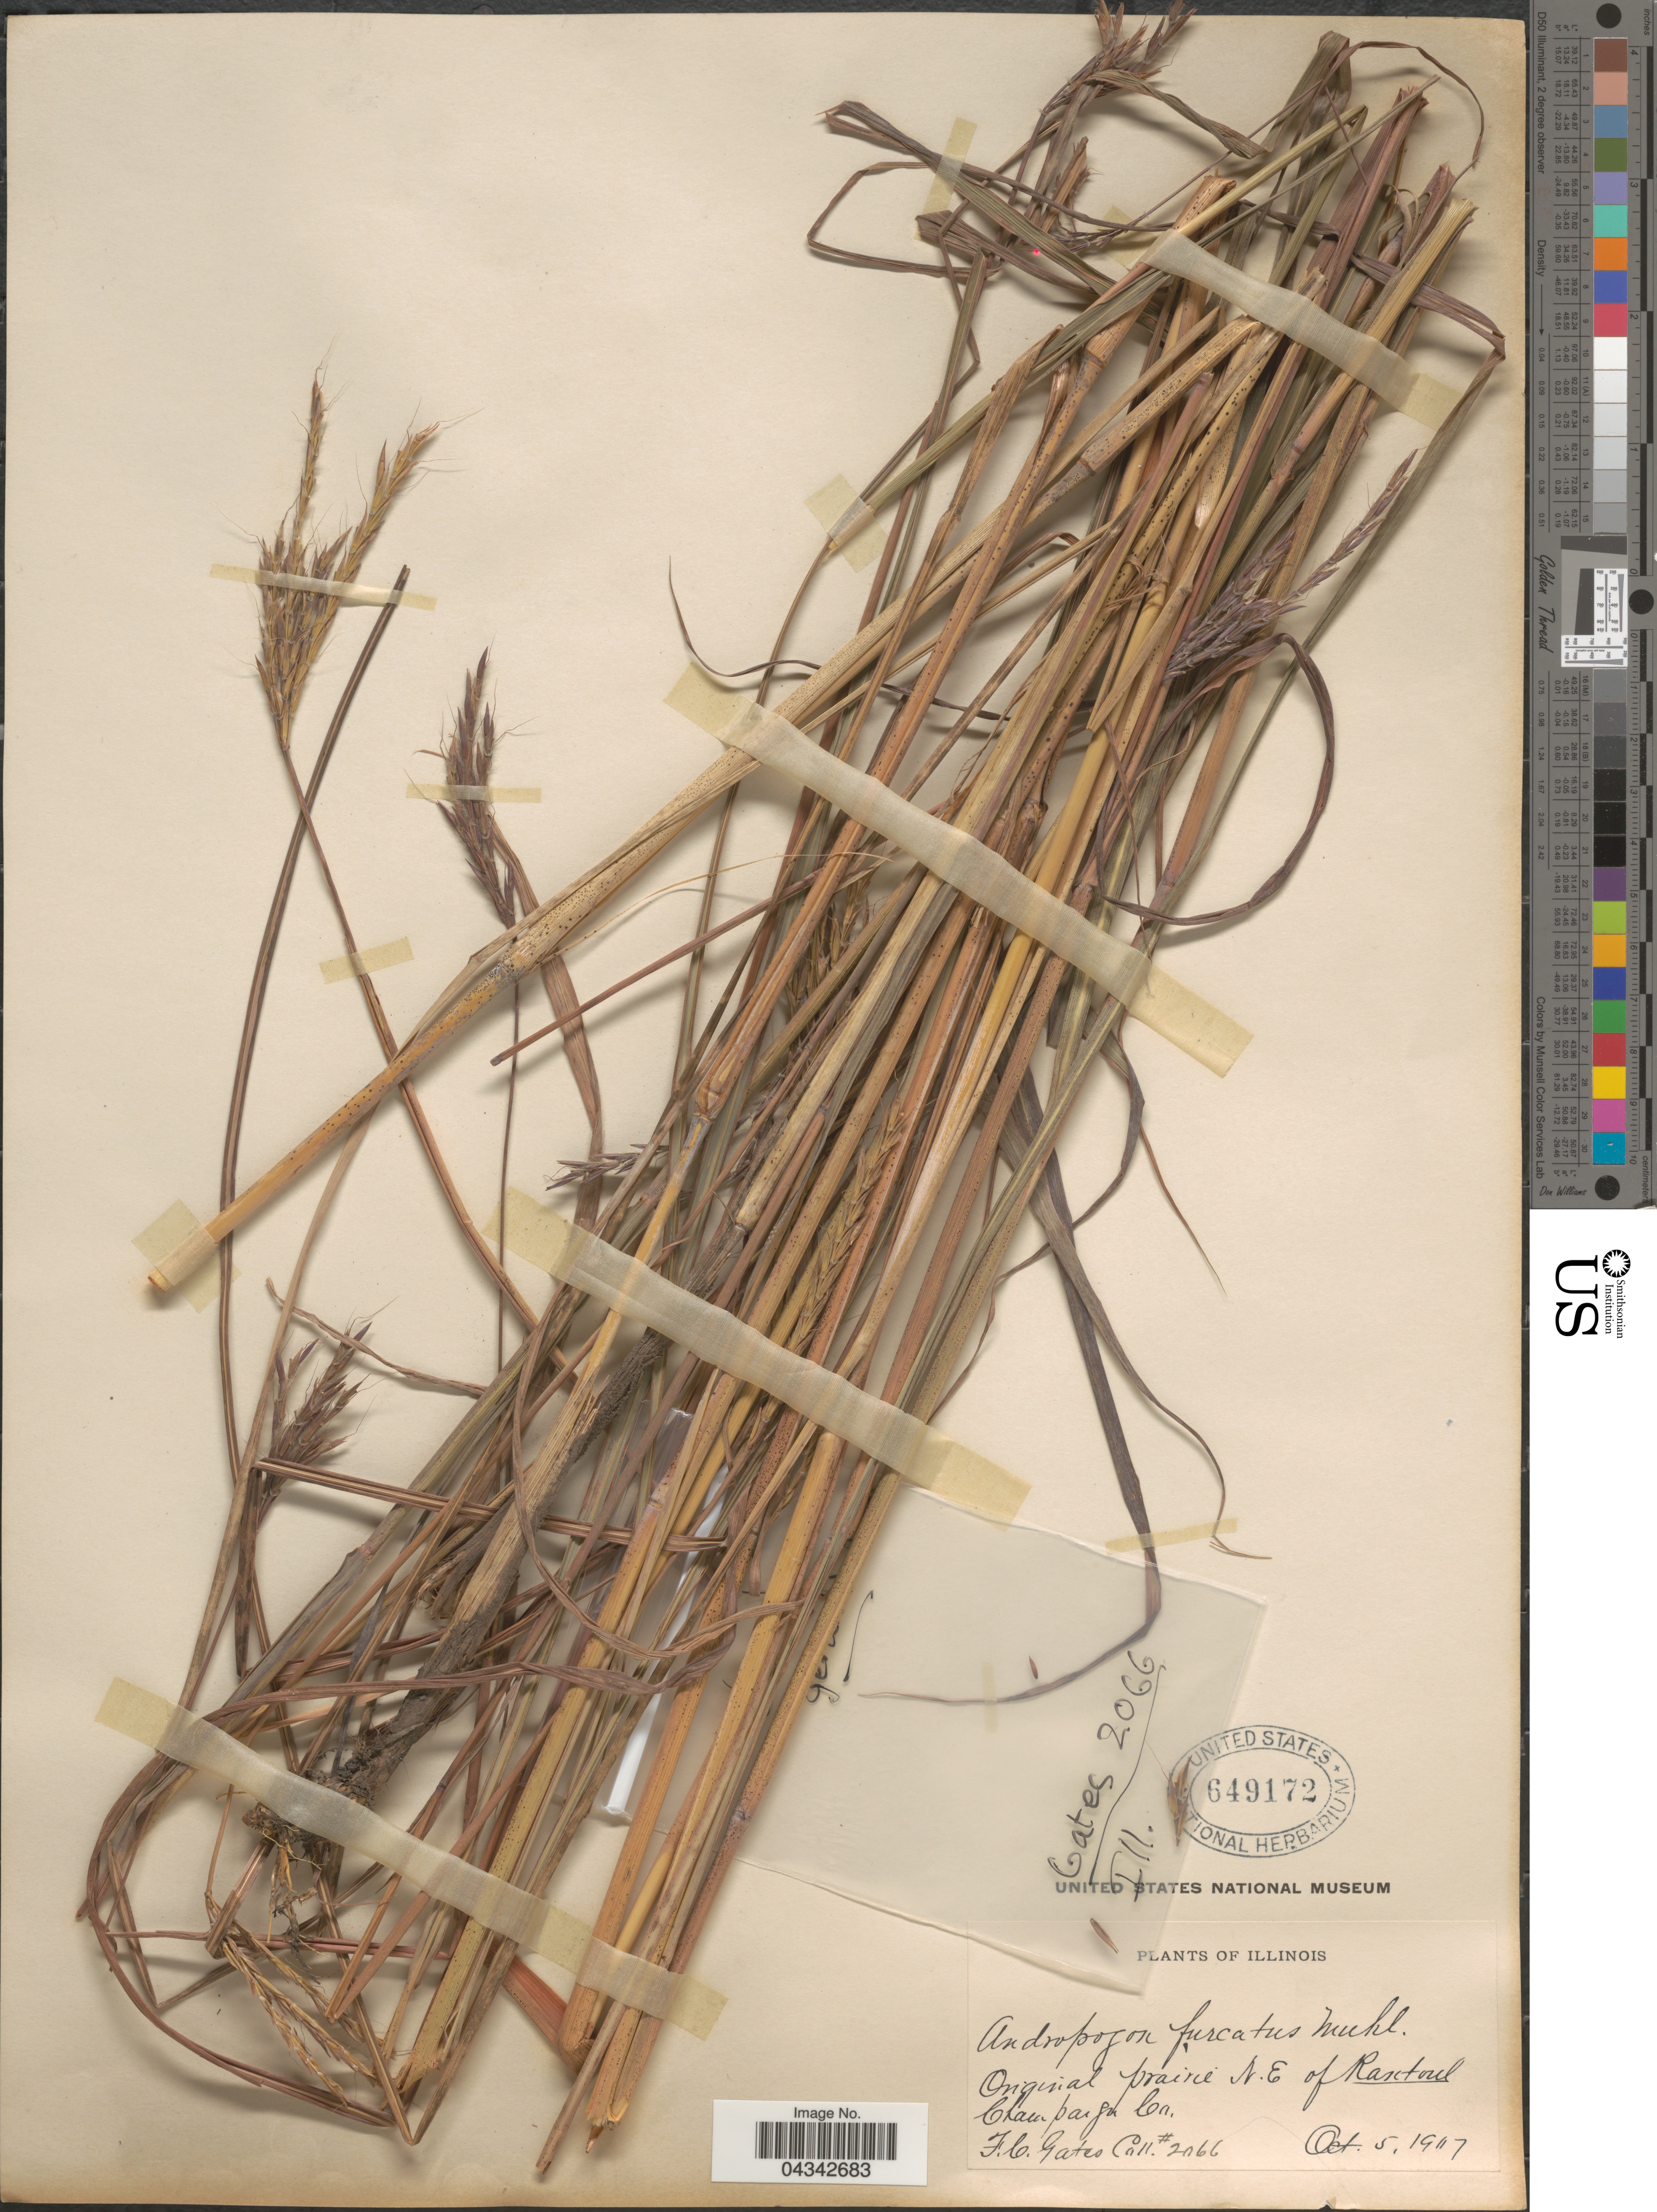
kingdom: Plantae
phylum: Tracheophyta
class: Liliopsida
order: Poales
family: Poaceae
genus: Andropogon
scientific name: Andropogon gerardii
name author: Vitman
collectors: F. C. Gates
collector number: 2066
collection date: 1907-10-05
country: United States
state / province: Illinois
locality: Original prairie N.E. of Rantoul. Champaign Co.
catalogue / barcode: US 649172